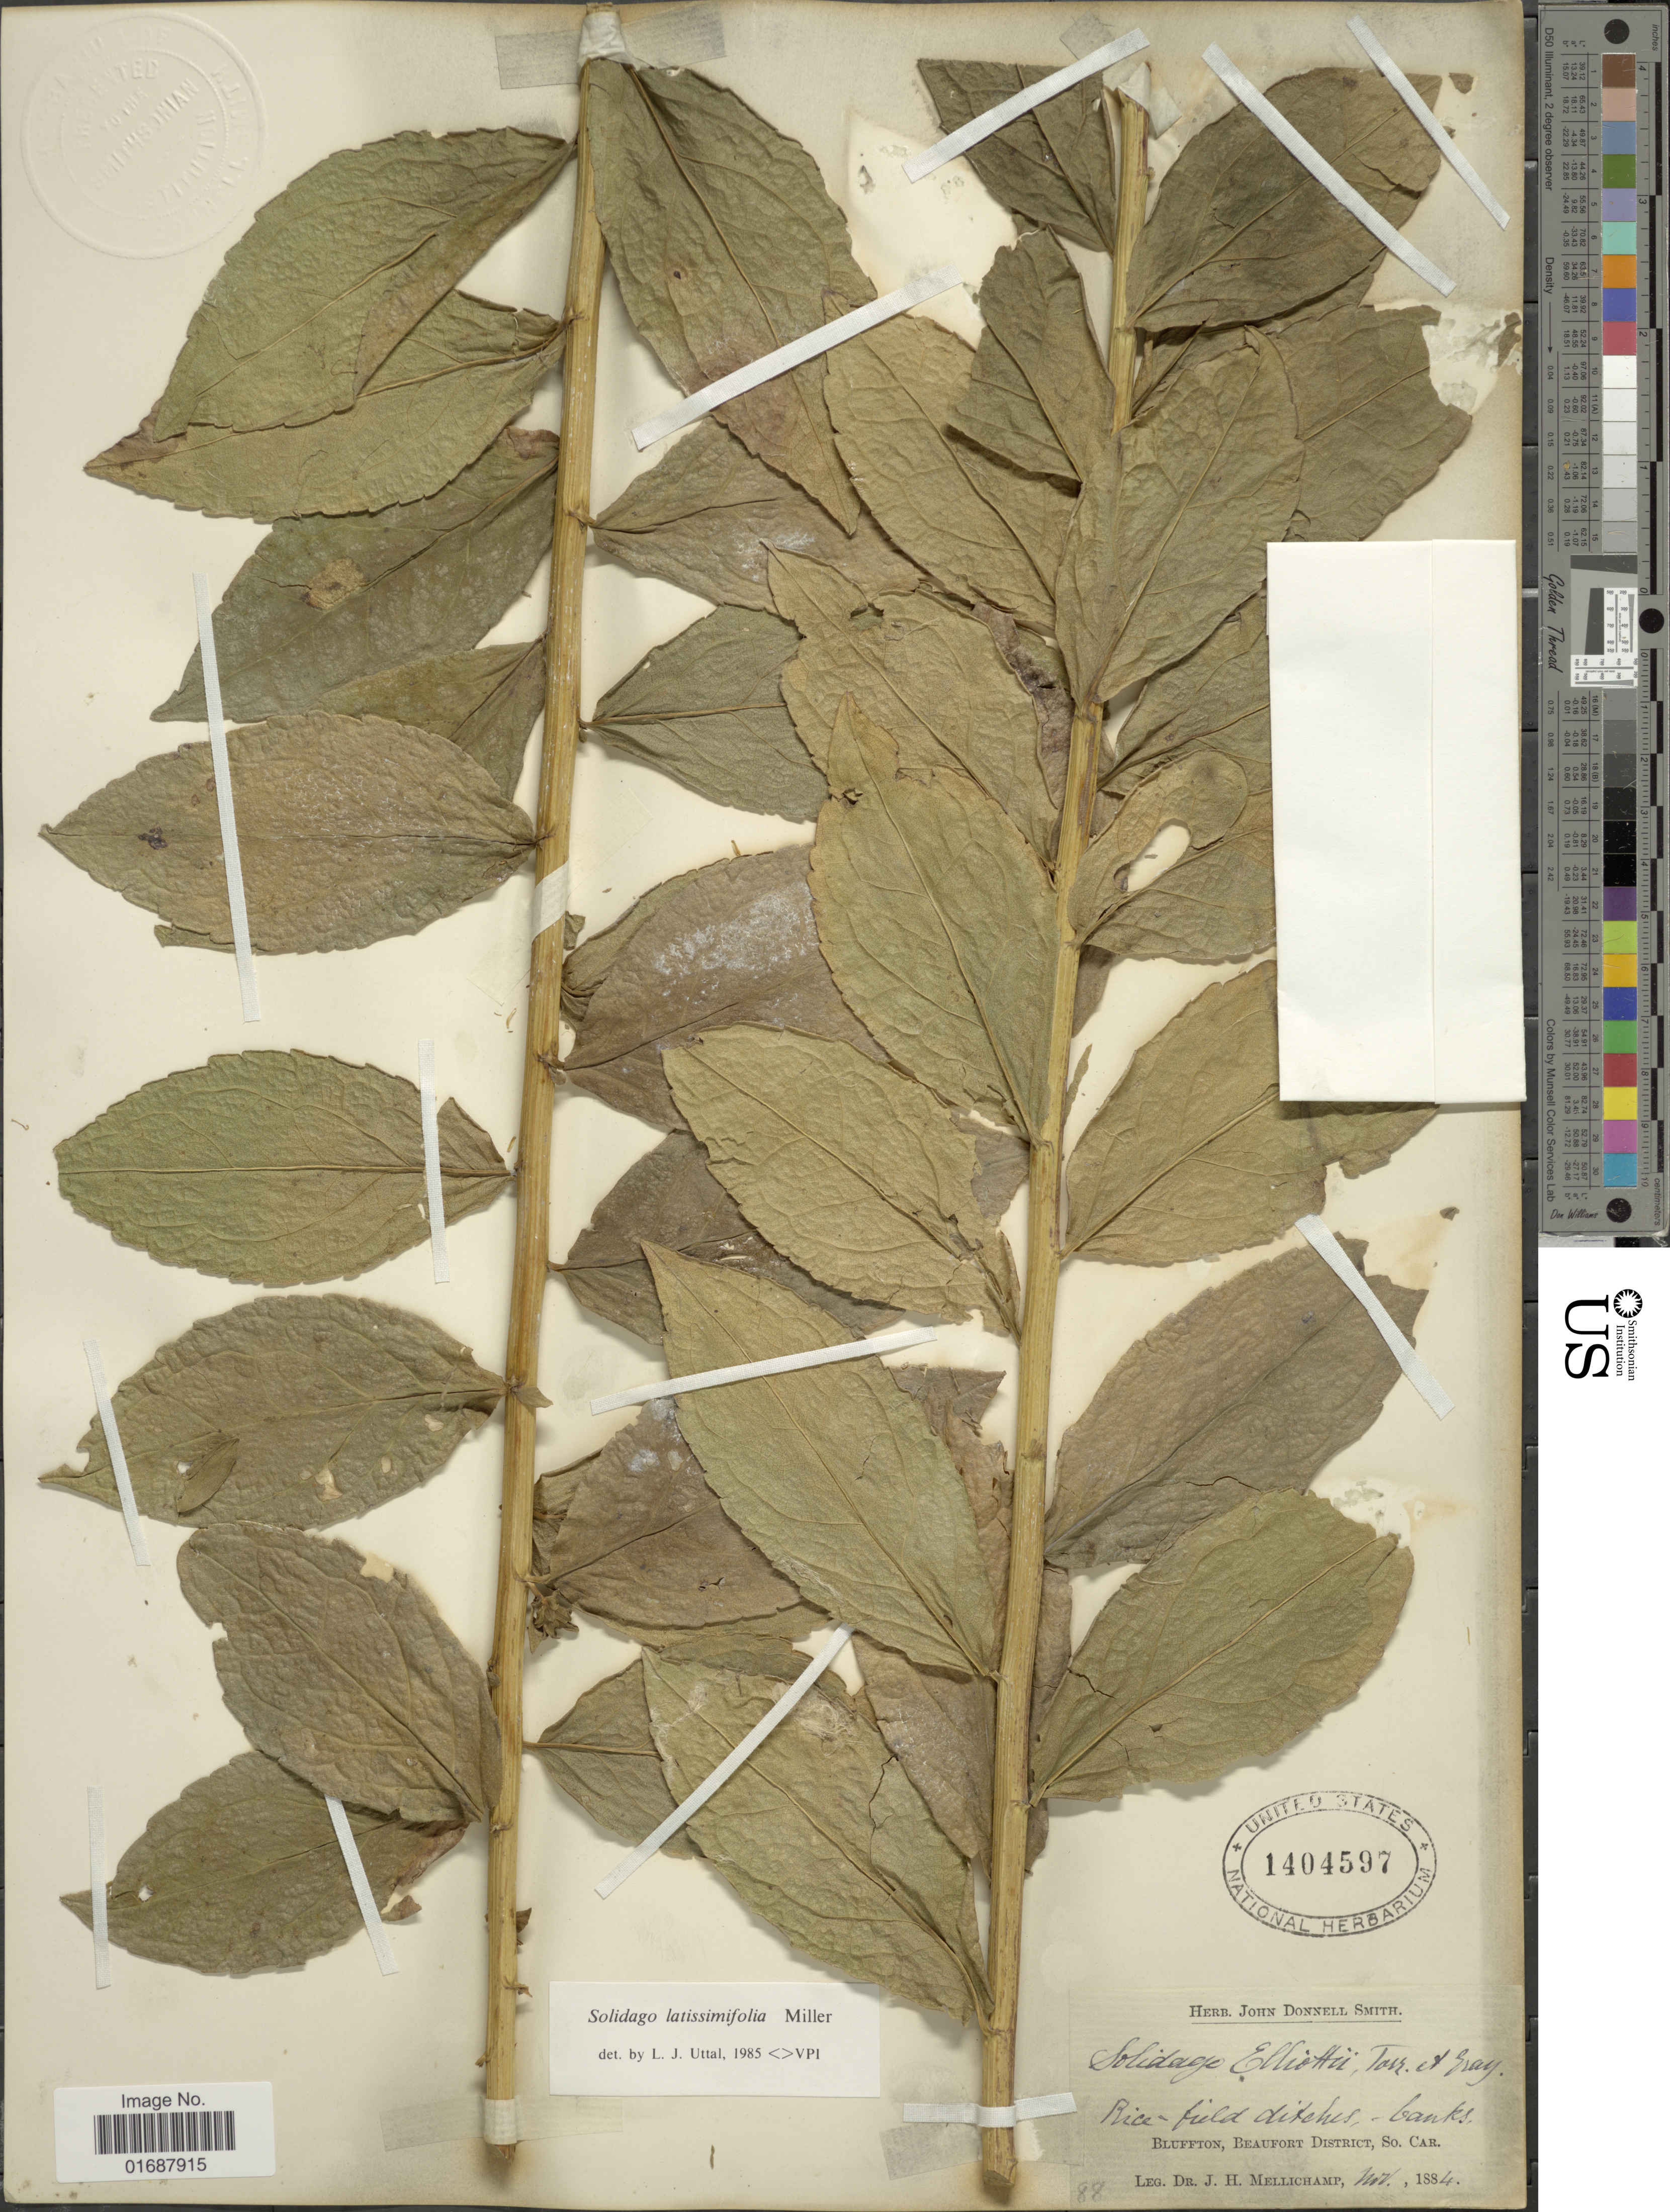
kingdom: Plantae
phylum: Tracheophyta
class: Magnoliopsida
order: Asterales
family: Asteraceae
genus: Solidago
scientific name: Solidago latissimifolia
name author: Mill.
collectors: J. H. Mellichamp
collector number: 88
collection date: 1884-11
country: United States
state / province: South Carolina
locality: Rice-field ditches,-banks, Bluffton, Beaufort District, So. Car.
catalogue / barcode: US 1404597